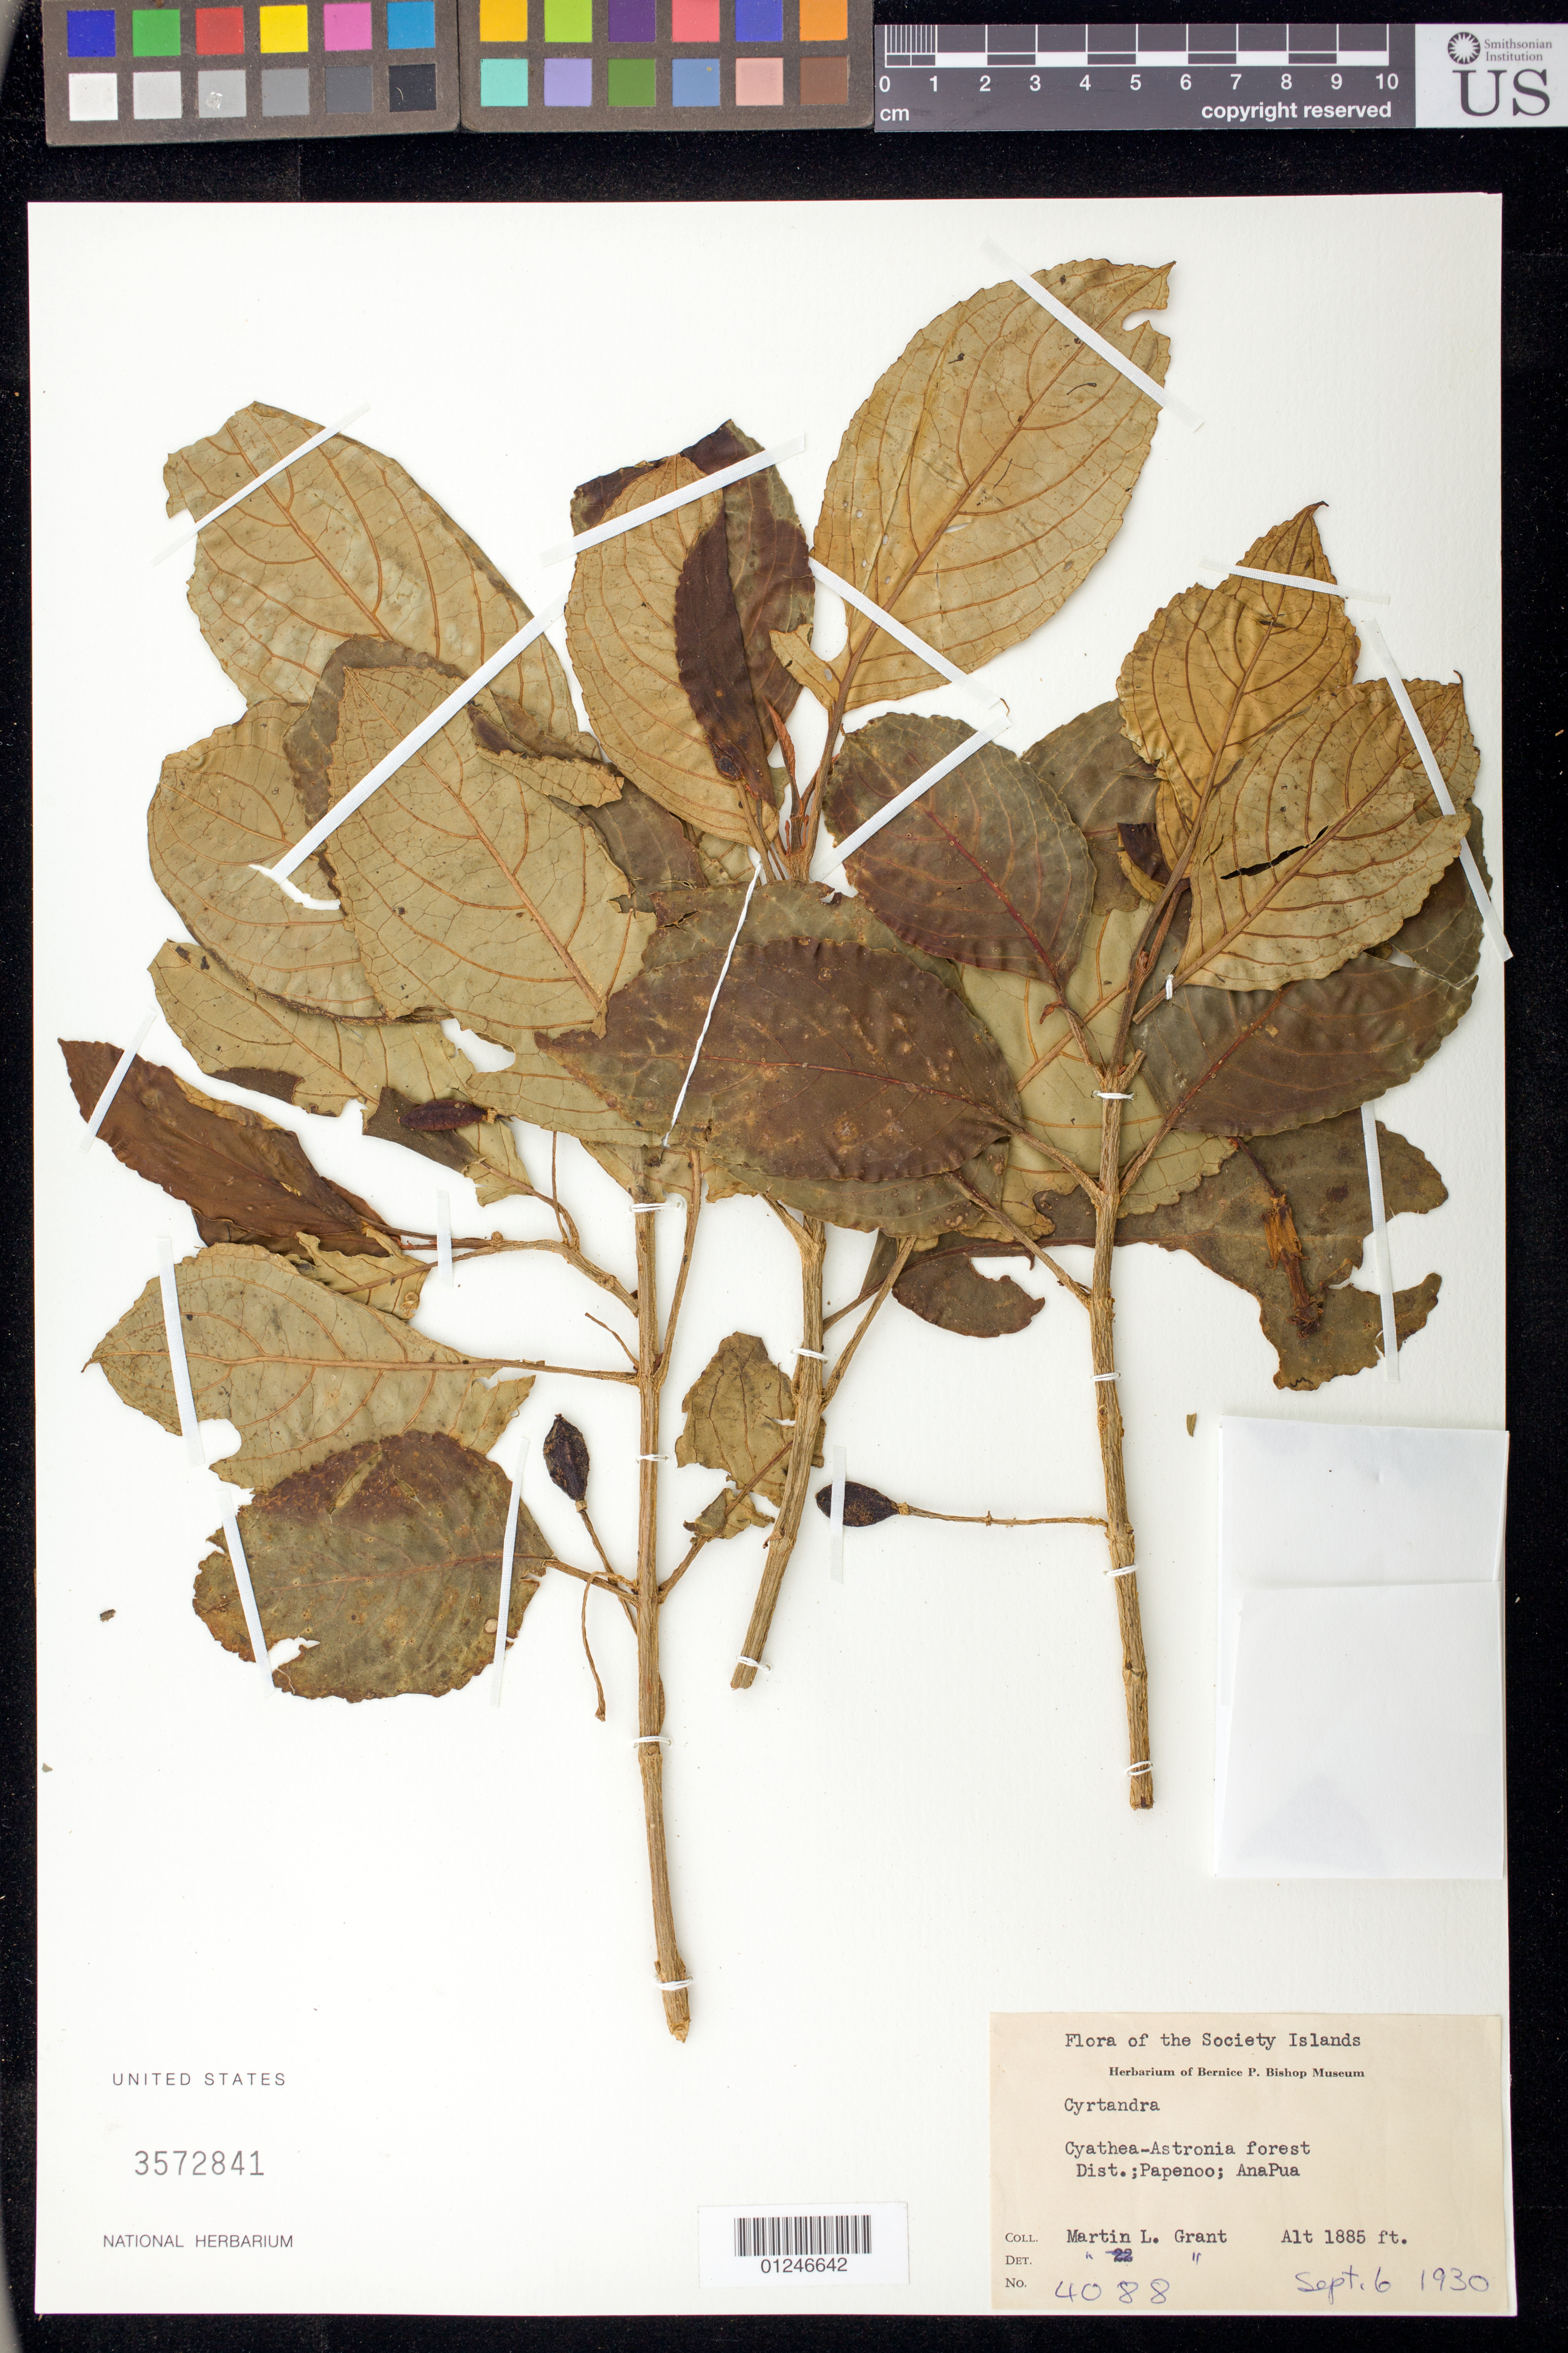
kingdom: Plantae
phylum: Tracheophyta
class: Magnoliopsida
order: Lamiales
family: Gesneriaceae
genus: Cyrtandra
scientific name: Cyrtandra sp.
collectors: M. L. Grant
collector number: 4088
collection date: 1930-09-06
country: French Polynesia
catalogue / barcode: US 3572841